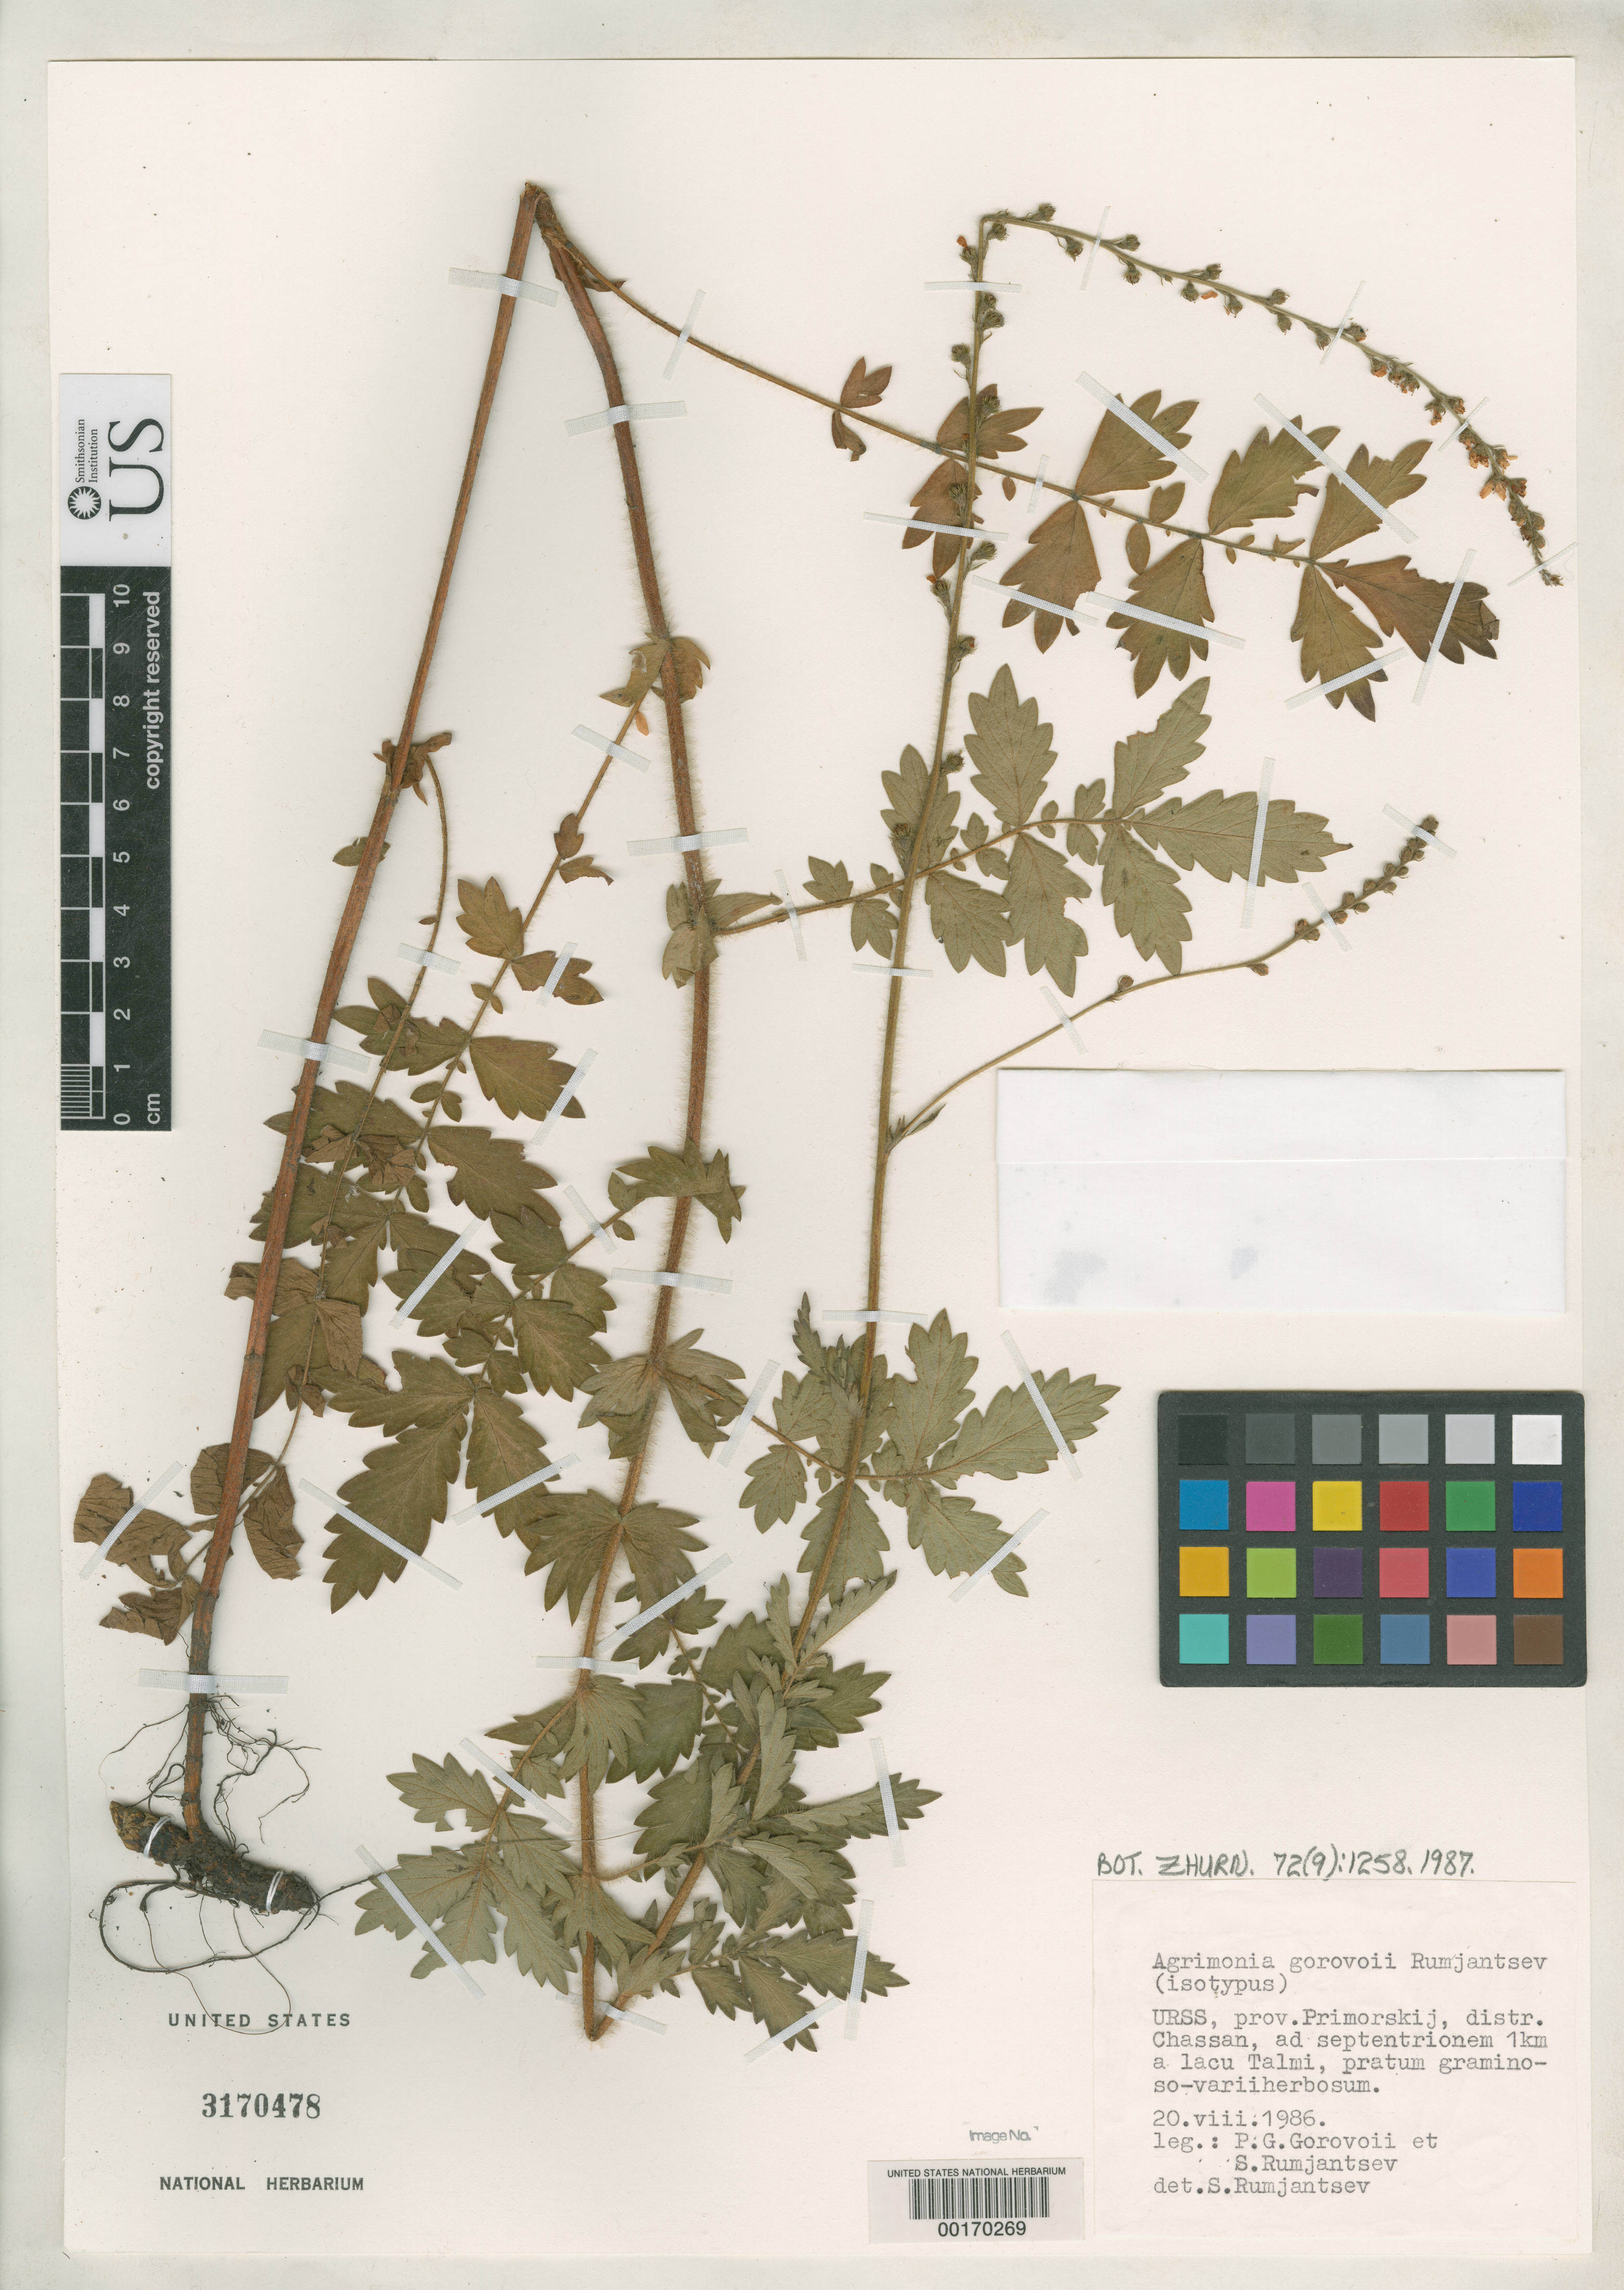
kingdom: Plantae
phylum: Tracheophyta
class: Magnoliopsida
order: Rosales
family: Rosaceae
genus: Agrimonia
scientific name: Agrimonia gorovoii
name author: Rumyantsev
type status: Isotype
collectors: P. Gorovoi & S. Rumjantsev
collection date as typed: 20 Aug 1986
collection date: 1986-08-20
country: Russian Federation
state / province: Primorsky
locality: Chassan Dist., ad septentrionem 1 km a Lacu Talmi, pratum Graminoso-Variiherbosum.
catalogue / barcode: US 3170478